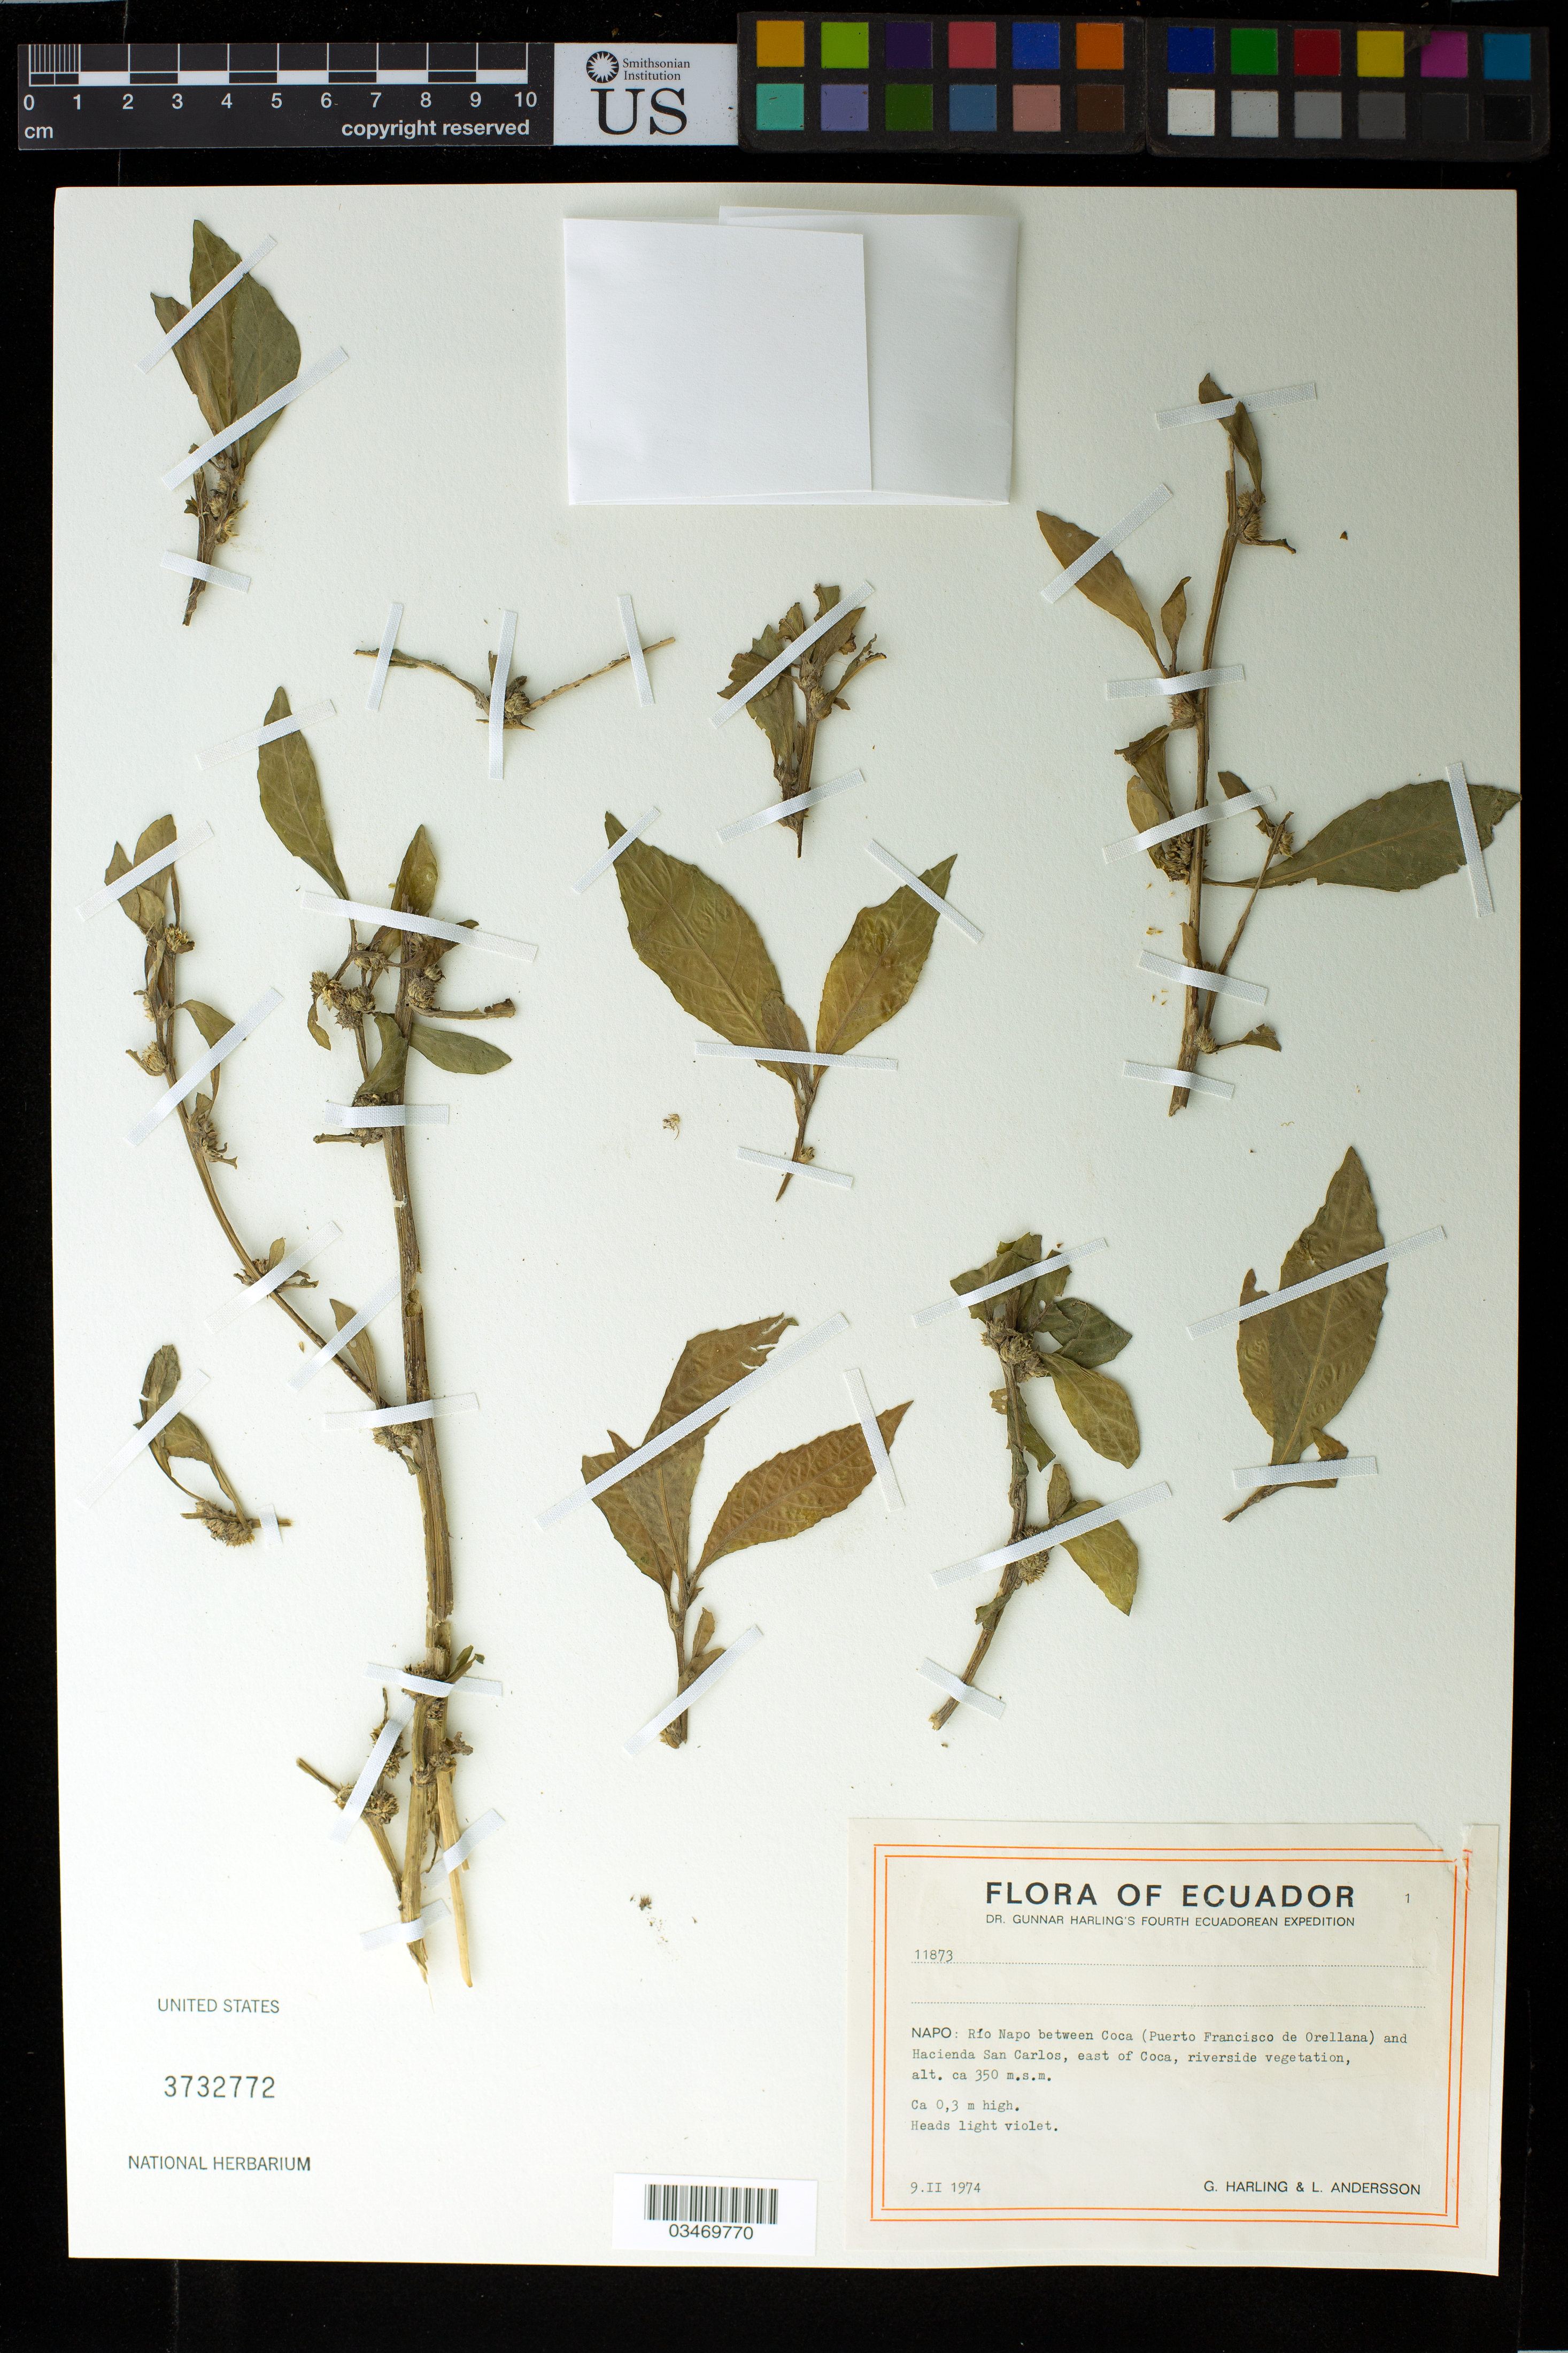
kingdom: Plantae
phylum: Tracheophyta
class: Magnoliopsida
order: Asterales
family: Asteraceae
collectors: G. Harling & L. Anderson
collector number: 11873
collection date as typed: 9 February 1974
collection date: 1974-02-09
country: Ecuador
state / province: Napo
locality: Napo, Río Napo, between Coca (Puerto Frandisco de Orellana) and Hacienda San Carlos, E of Coca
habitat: Riverside vegetation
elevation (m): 350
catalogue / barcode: US 3732772